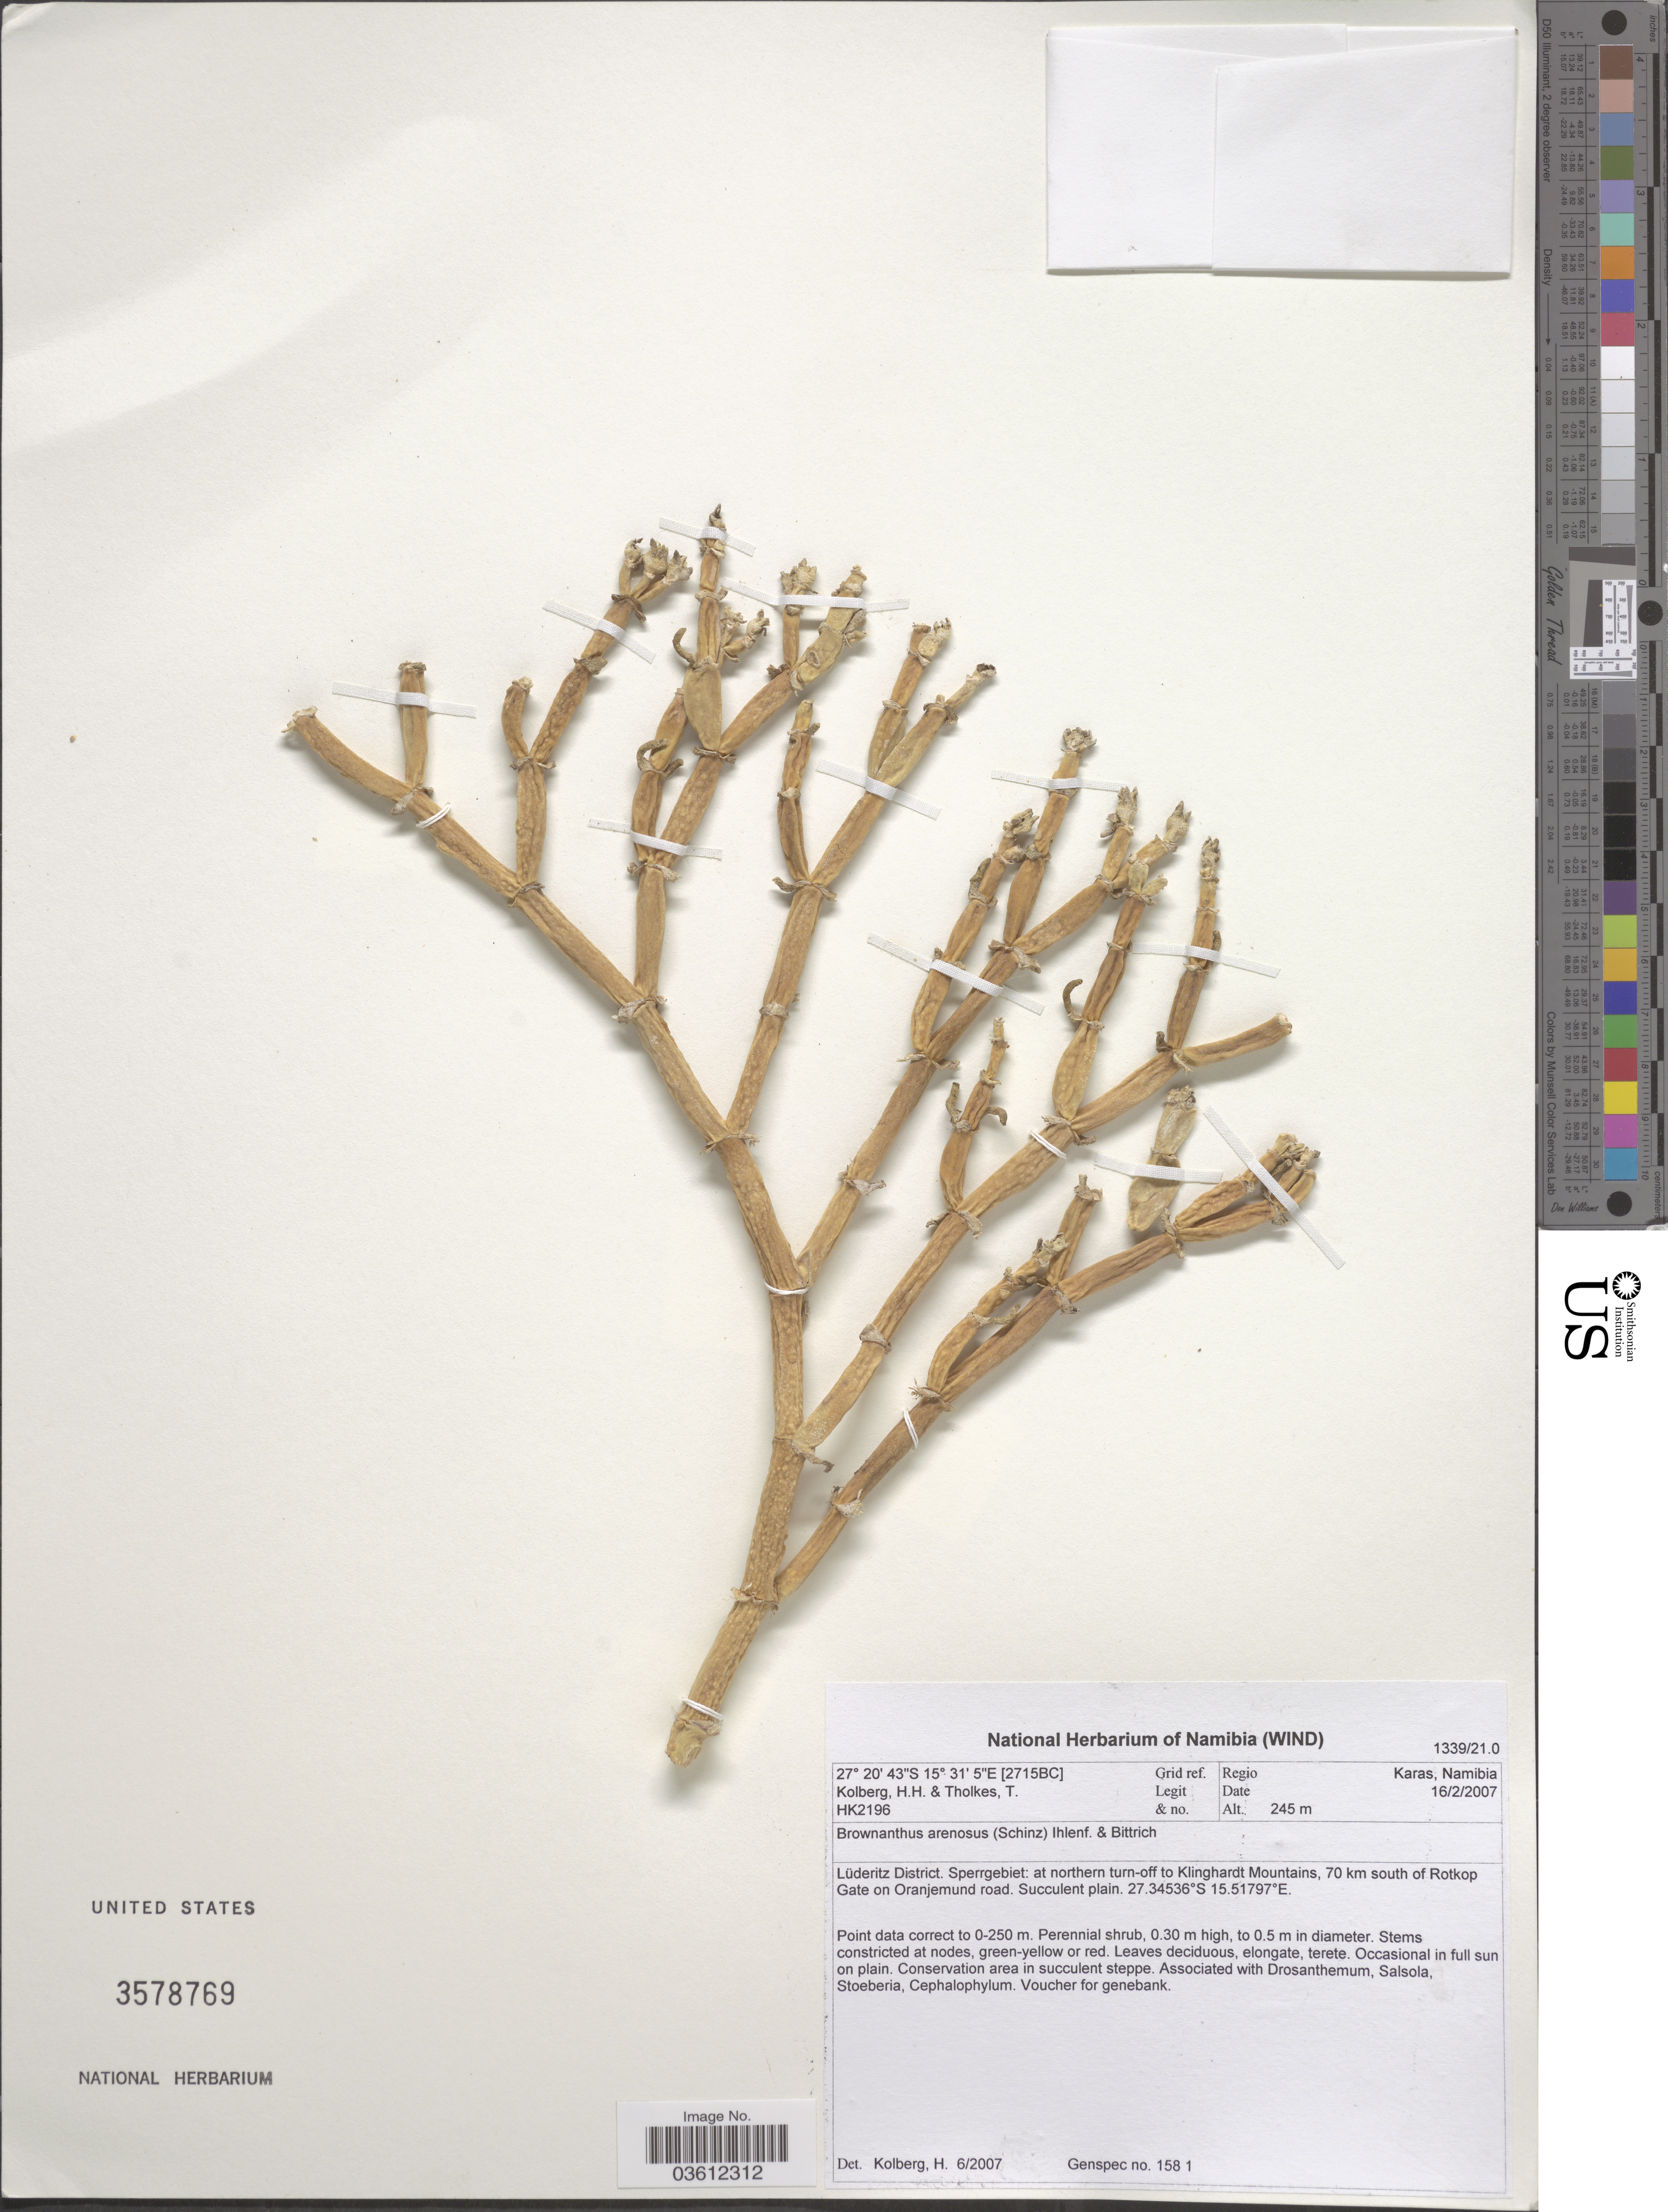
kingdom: Plantae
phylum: Tracheophyta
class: Magnoliopsida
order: Caryophyllales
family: Aizoaceae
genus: Mesembryanthemum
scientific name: Mesembryanthemum arenosum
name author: Schinz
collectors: H. H. Kolberg & T. Tholkes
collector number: HK2196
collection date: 2007-02-16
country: Namibia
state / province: Karas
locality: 2715BC Grid ref. Lüderitz District. Sperrgebiet: at northern turn-off to Klinghardt Mountains, 70 km south of Rotkop Gate on Oranjemund road. Succulent plain.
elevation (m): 245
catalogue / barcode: US 3578769